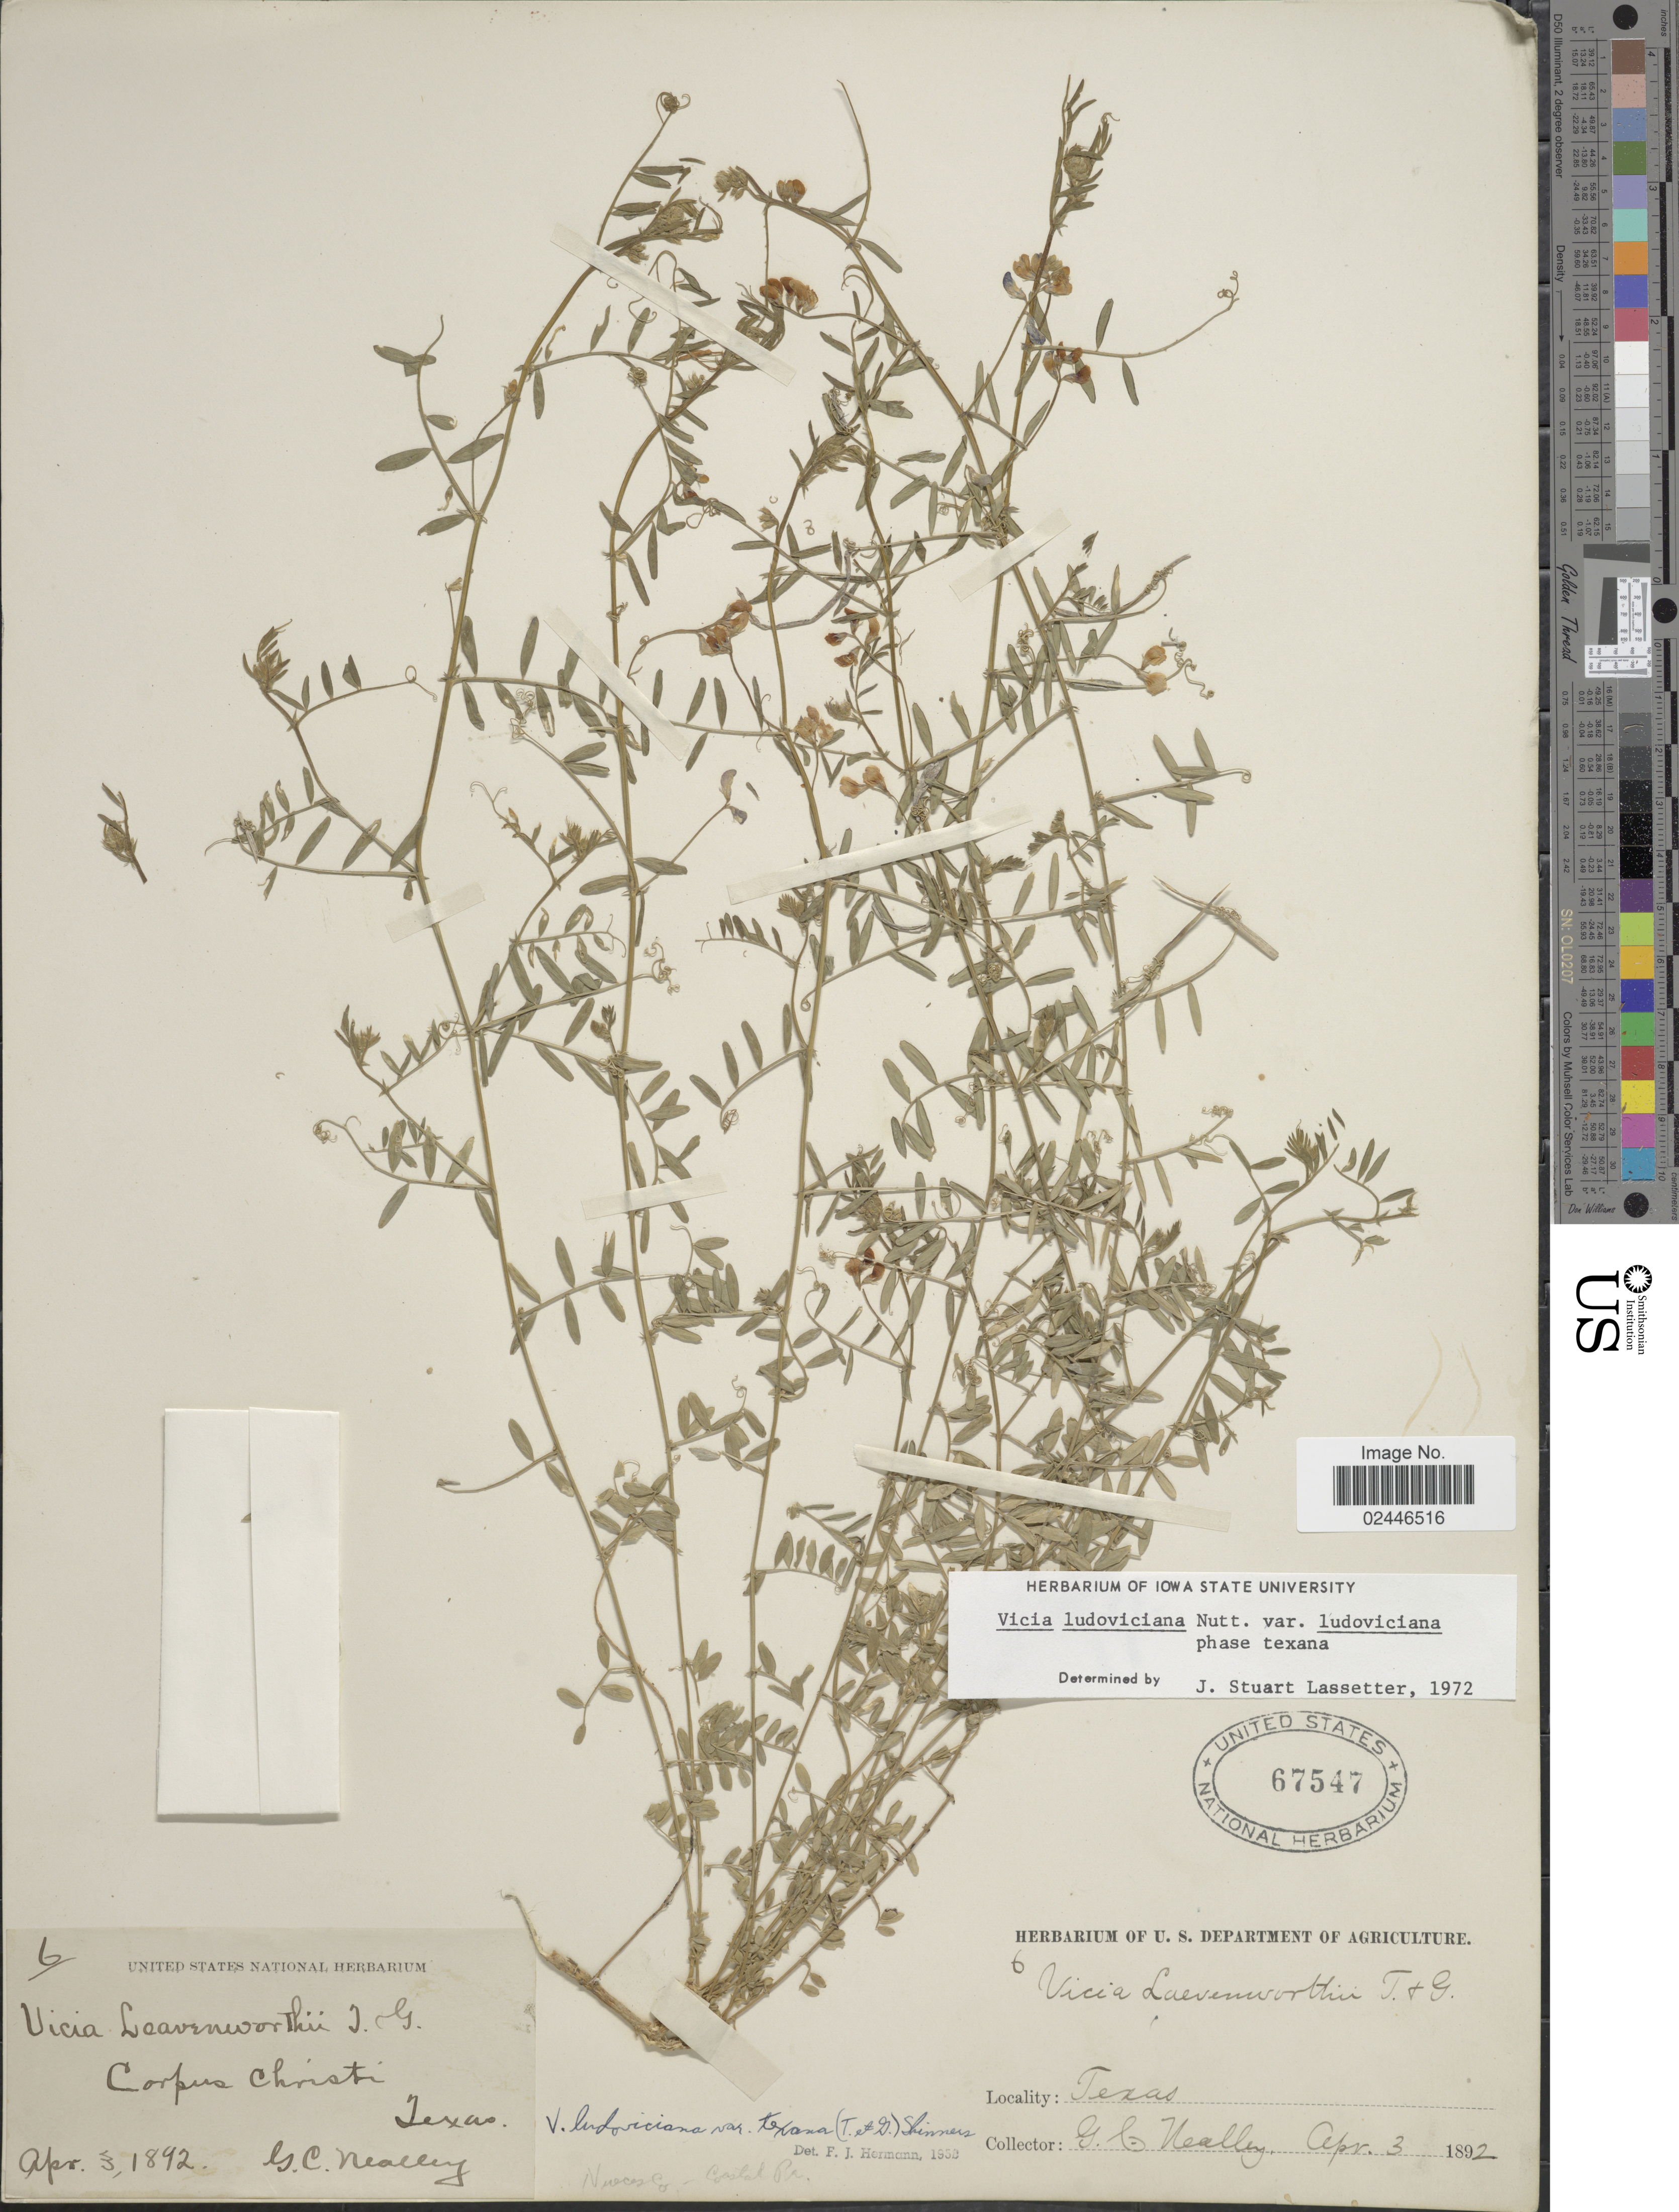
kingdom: Plantae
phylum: Tracheophyta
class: Magnoliopsida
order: Fabales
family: Fabaceae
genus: Vicia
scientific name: Vicia ludoviciana var. ludoviciana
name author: Nutt. ex Torr. & A. Gray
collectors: G. C. Nealley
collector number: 6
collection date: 1892-04-03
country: United States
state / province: Texas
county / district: Nueces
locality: Corpus Christi, Nueces Co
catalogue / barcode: US 67547